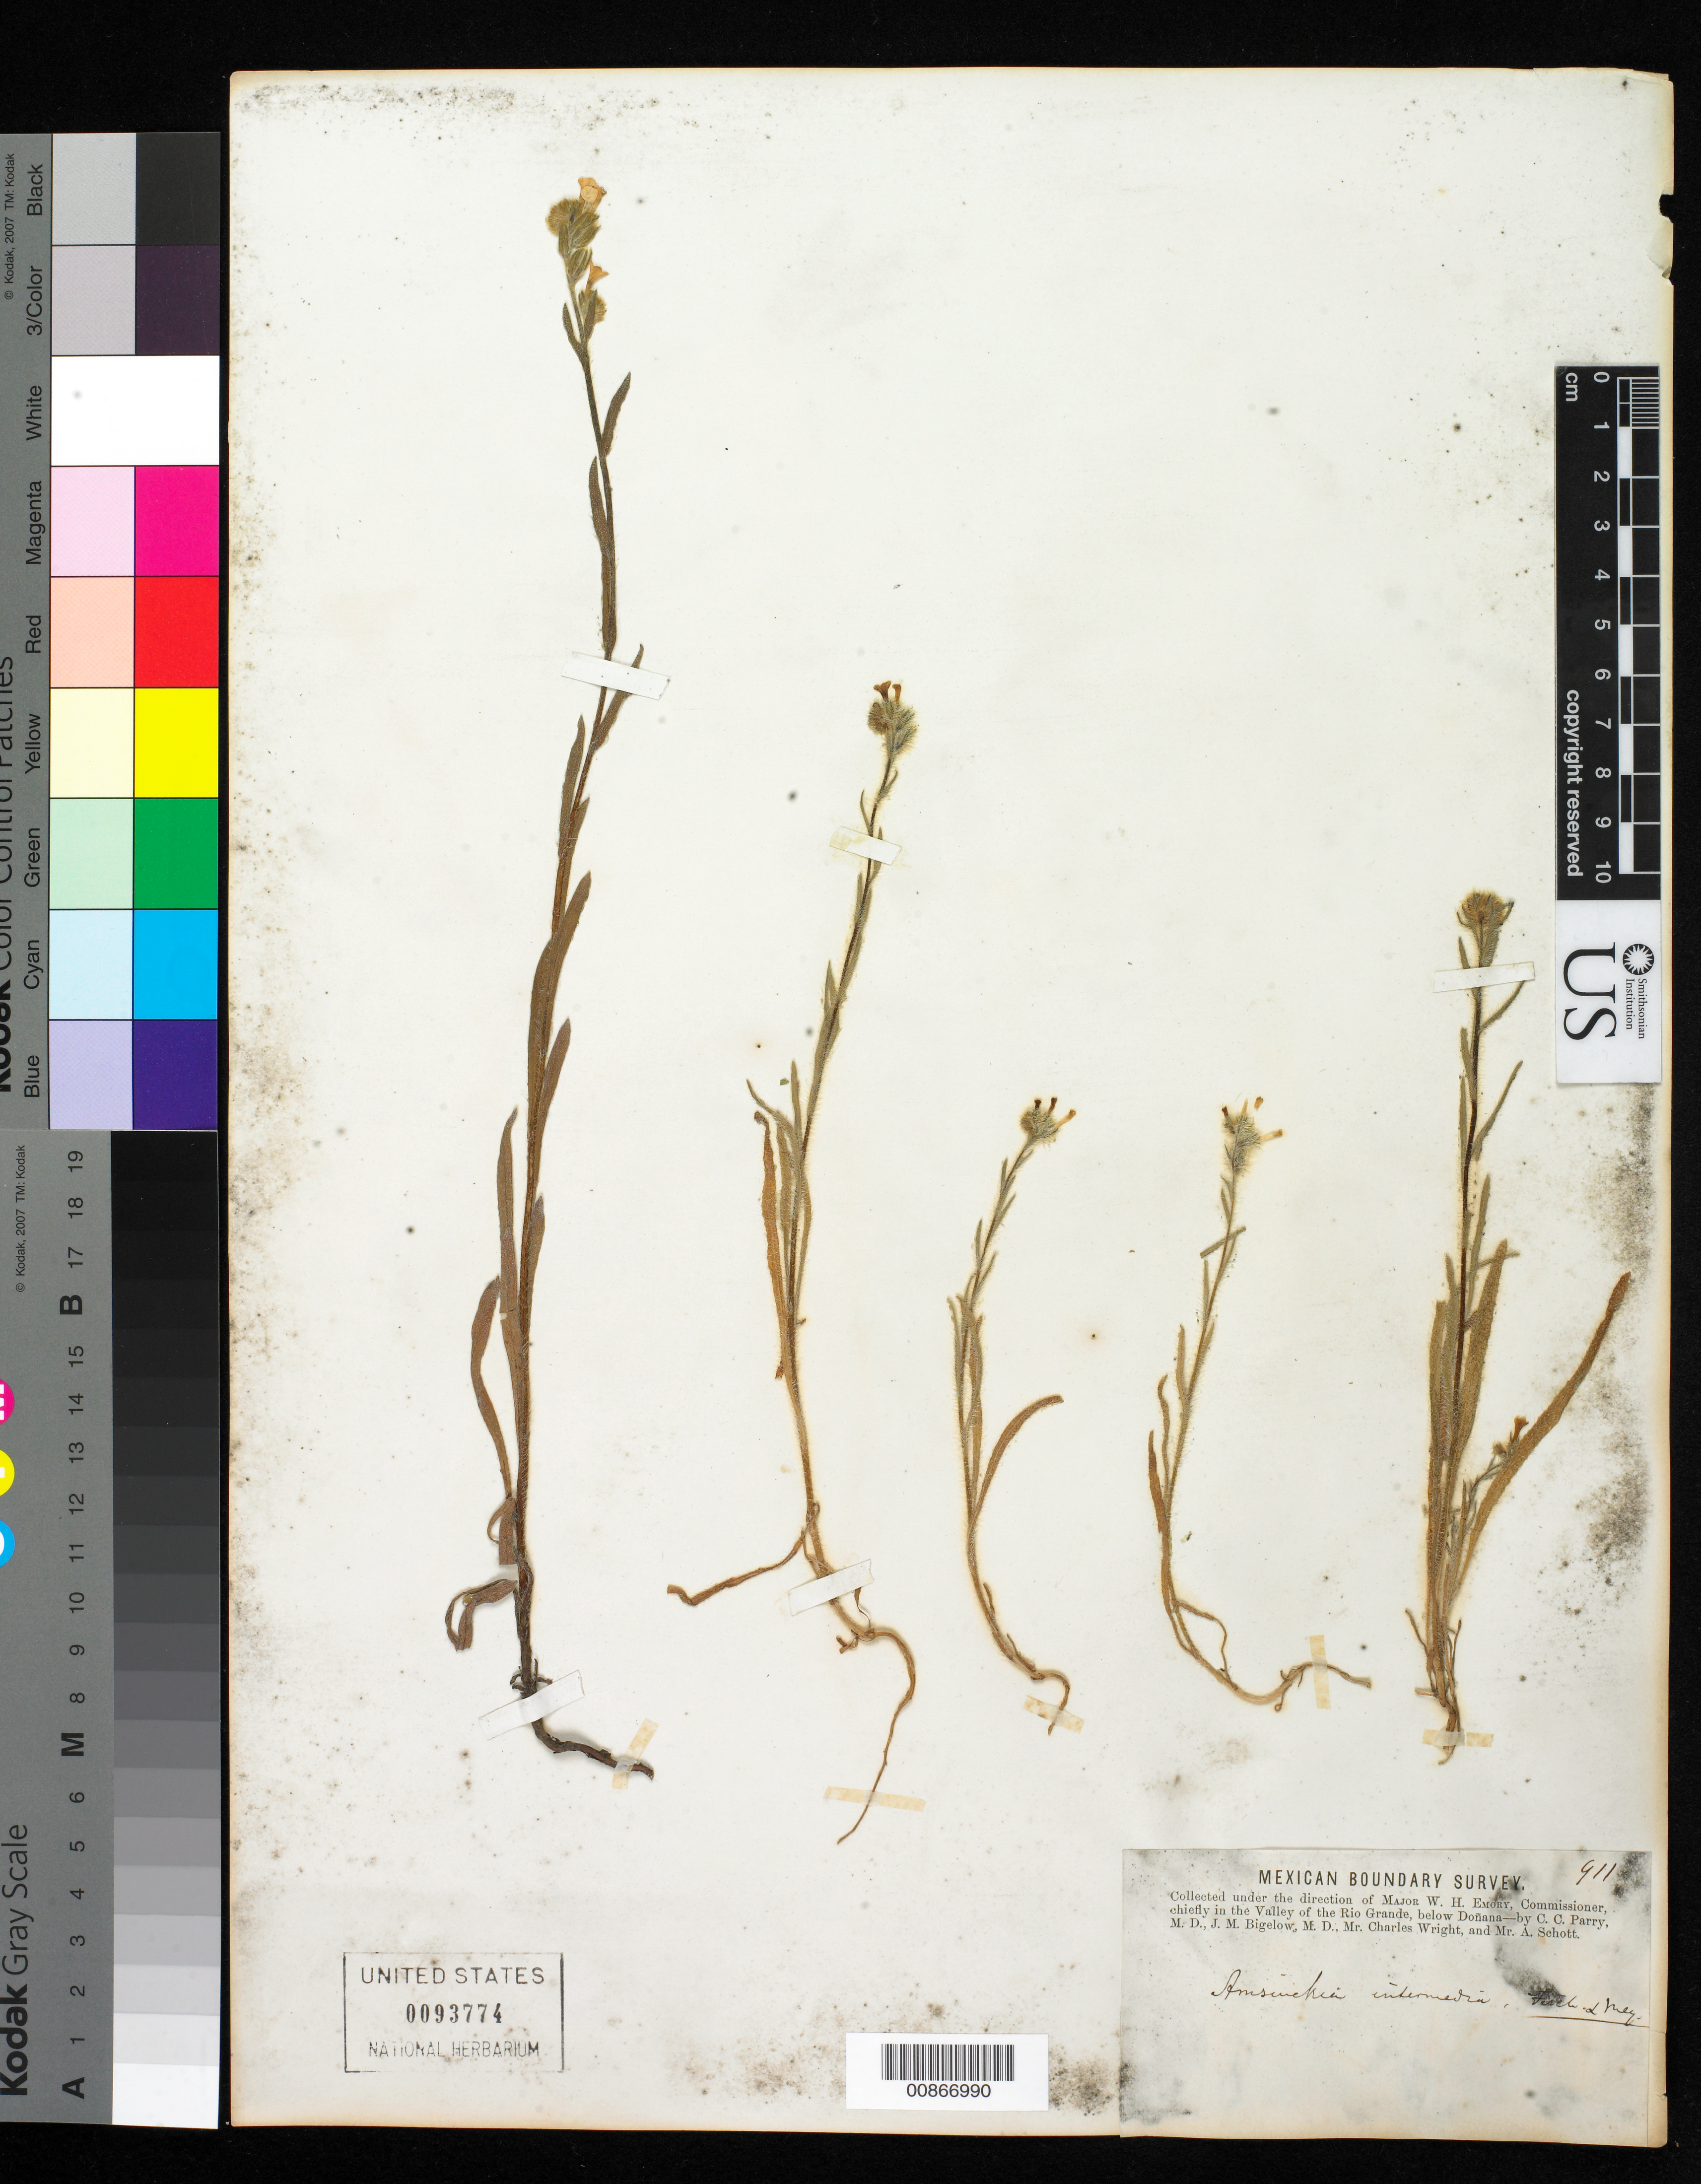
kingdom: Plantae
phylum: Tracheophyta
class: Magnoliopsida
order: Boraginales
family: Boraginaceae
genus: Amsinckia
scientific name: Amsinckia intermedia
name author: Fisch. & C.A. Mey.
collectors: C. C. Parry, J. M. Bigelow, C. Wright & A. C. V. Schott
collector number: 911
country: United States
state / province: New Mexico / Texas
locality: Valley of the Rio Grande, below Doñana.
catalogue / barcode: US 93774